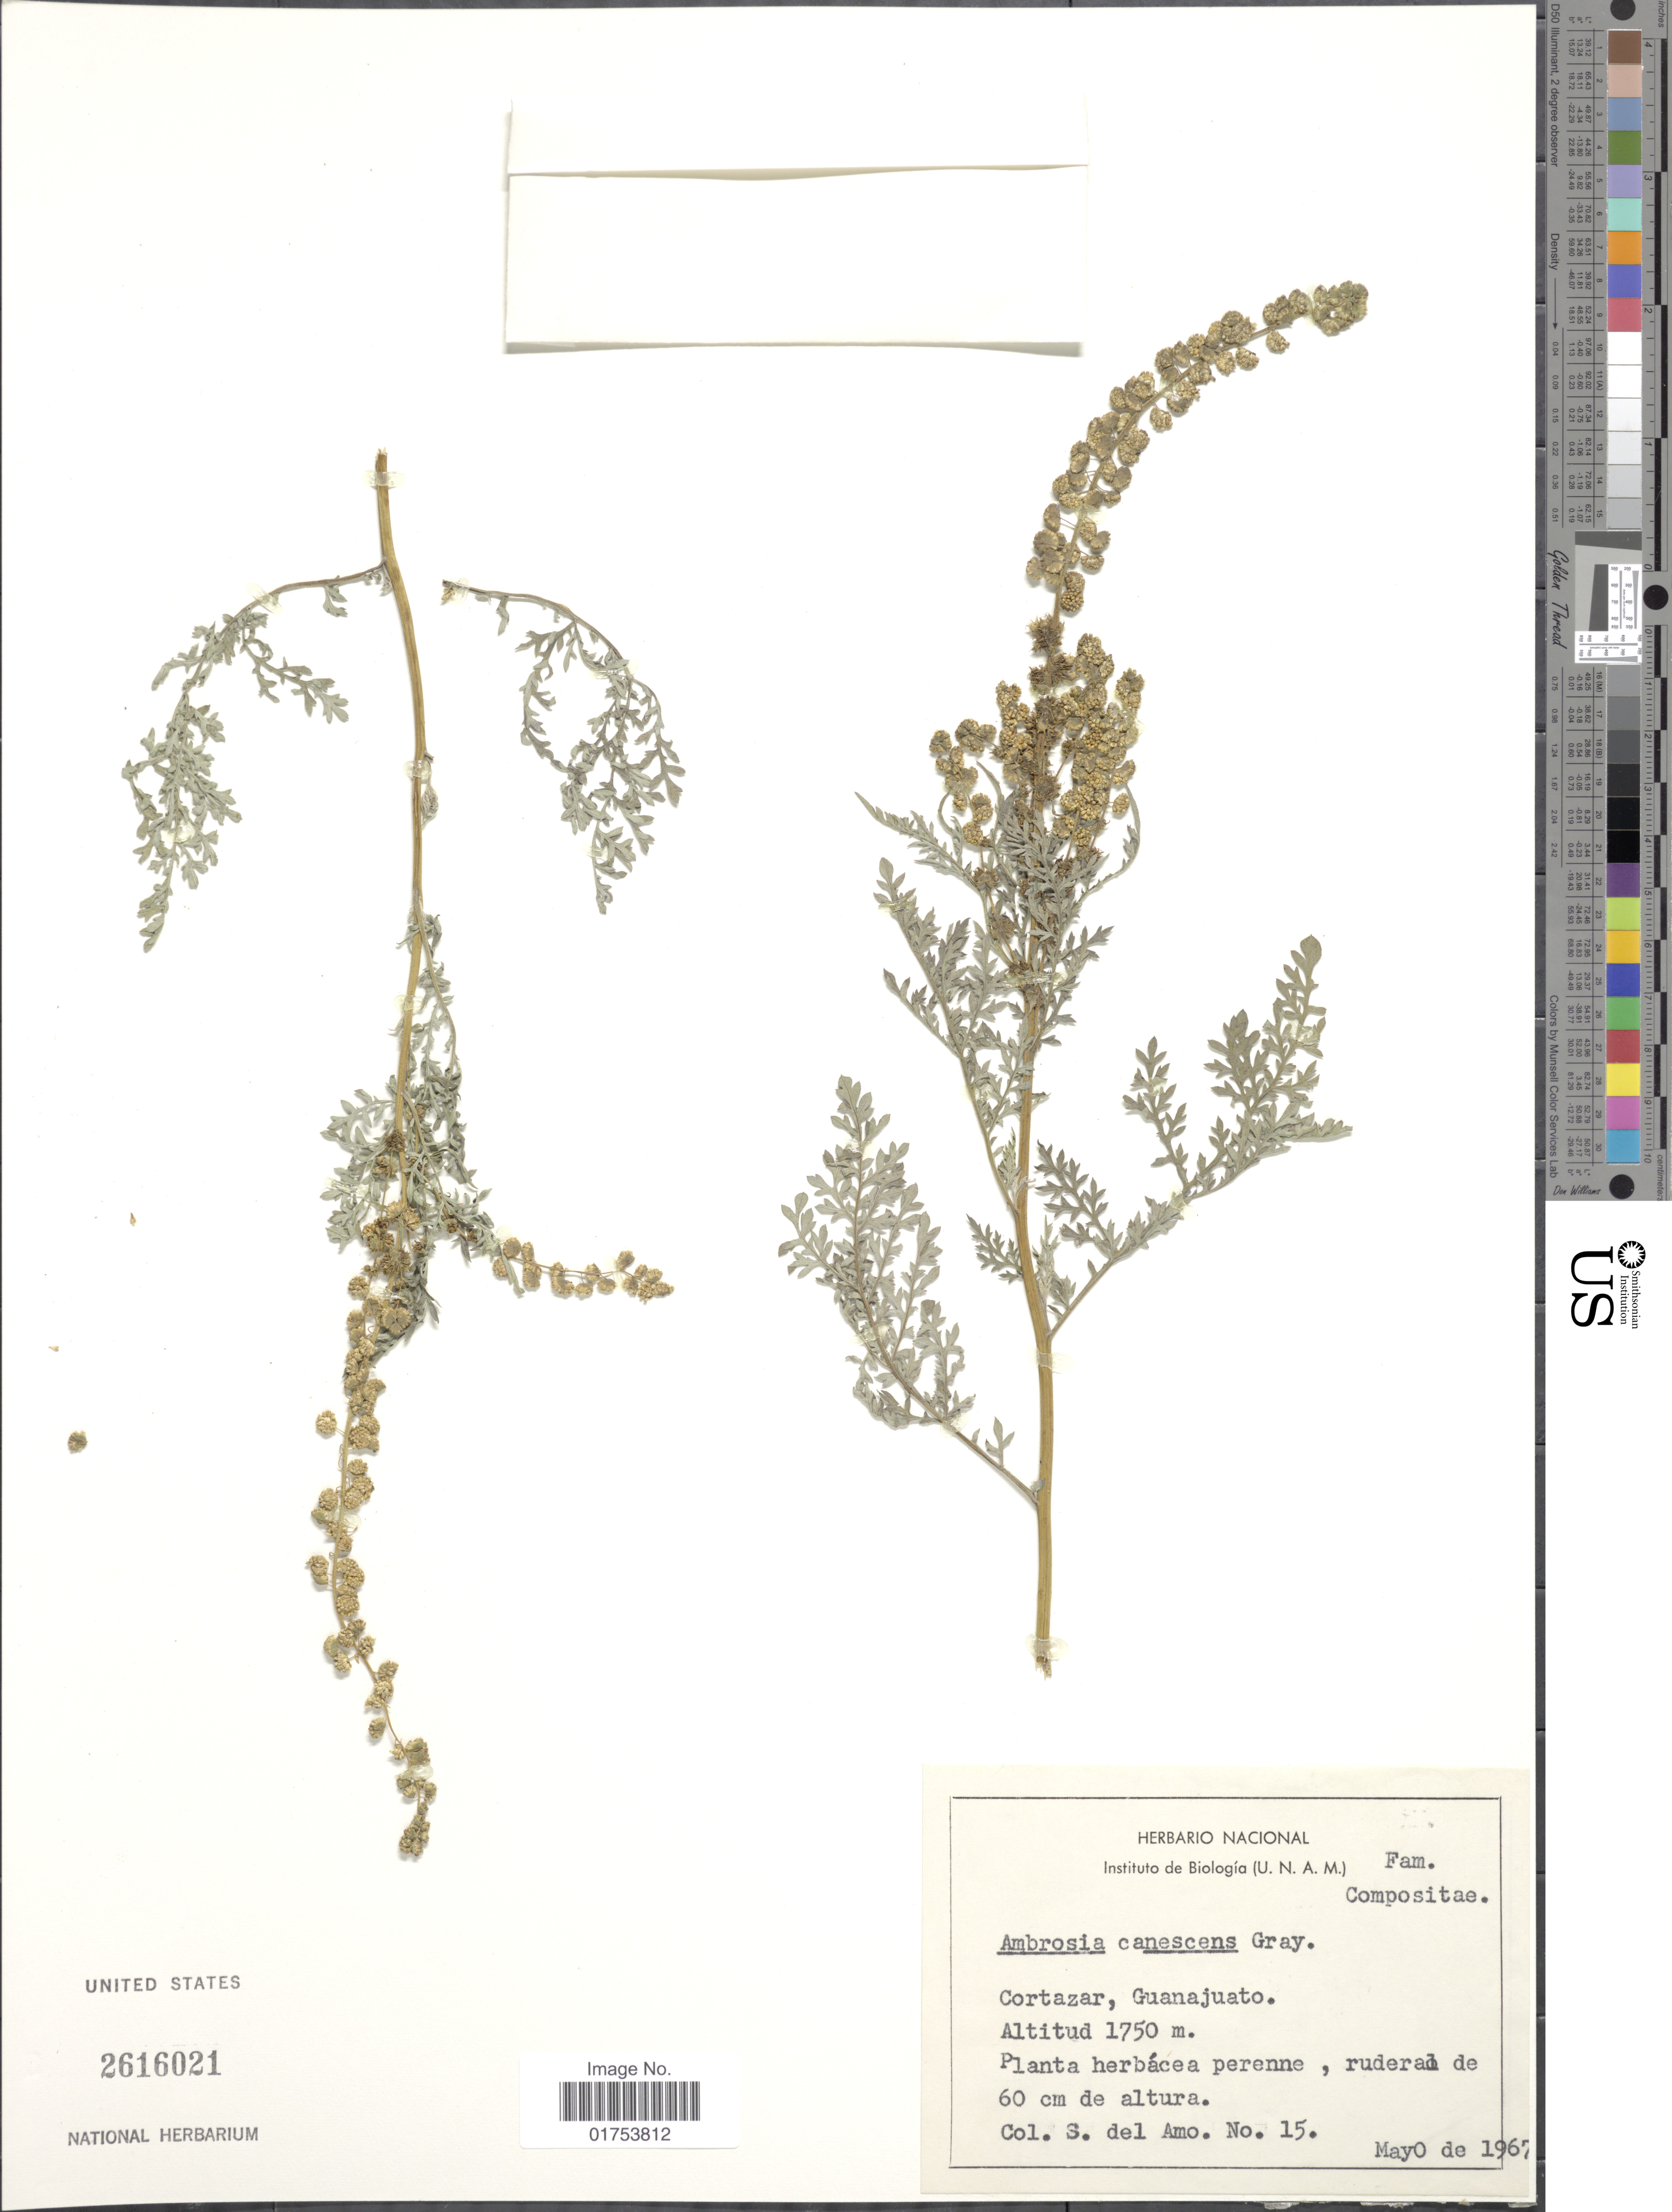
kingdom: Plantae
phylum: Tracheophyta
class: Magnoliopsida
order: Asterales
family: Asteraceae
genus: Ambrosia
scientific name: Ambrosia canescens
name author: A. Gray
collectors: S. Amo.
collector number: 15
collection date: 1967-05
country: Mexico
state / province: Guanajuato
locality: Cortazar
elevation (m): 1750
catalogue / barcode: US 2616021